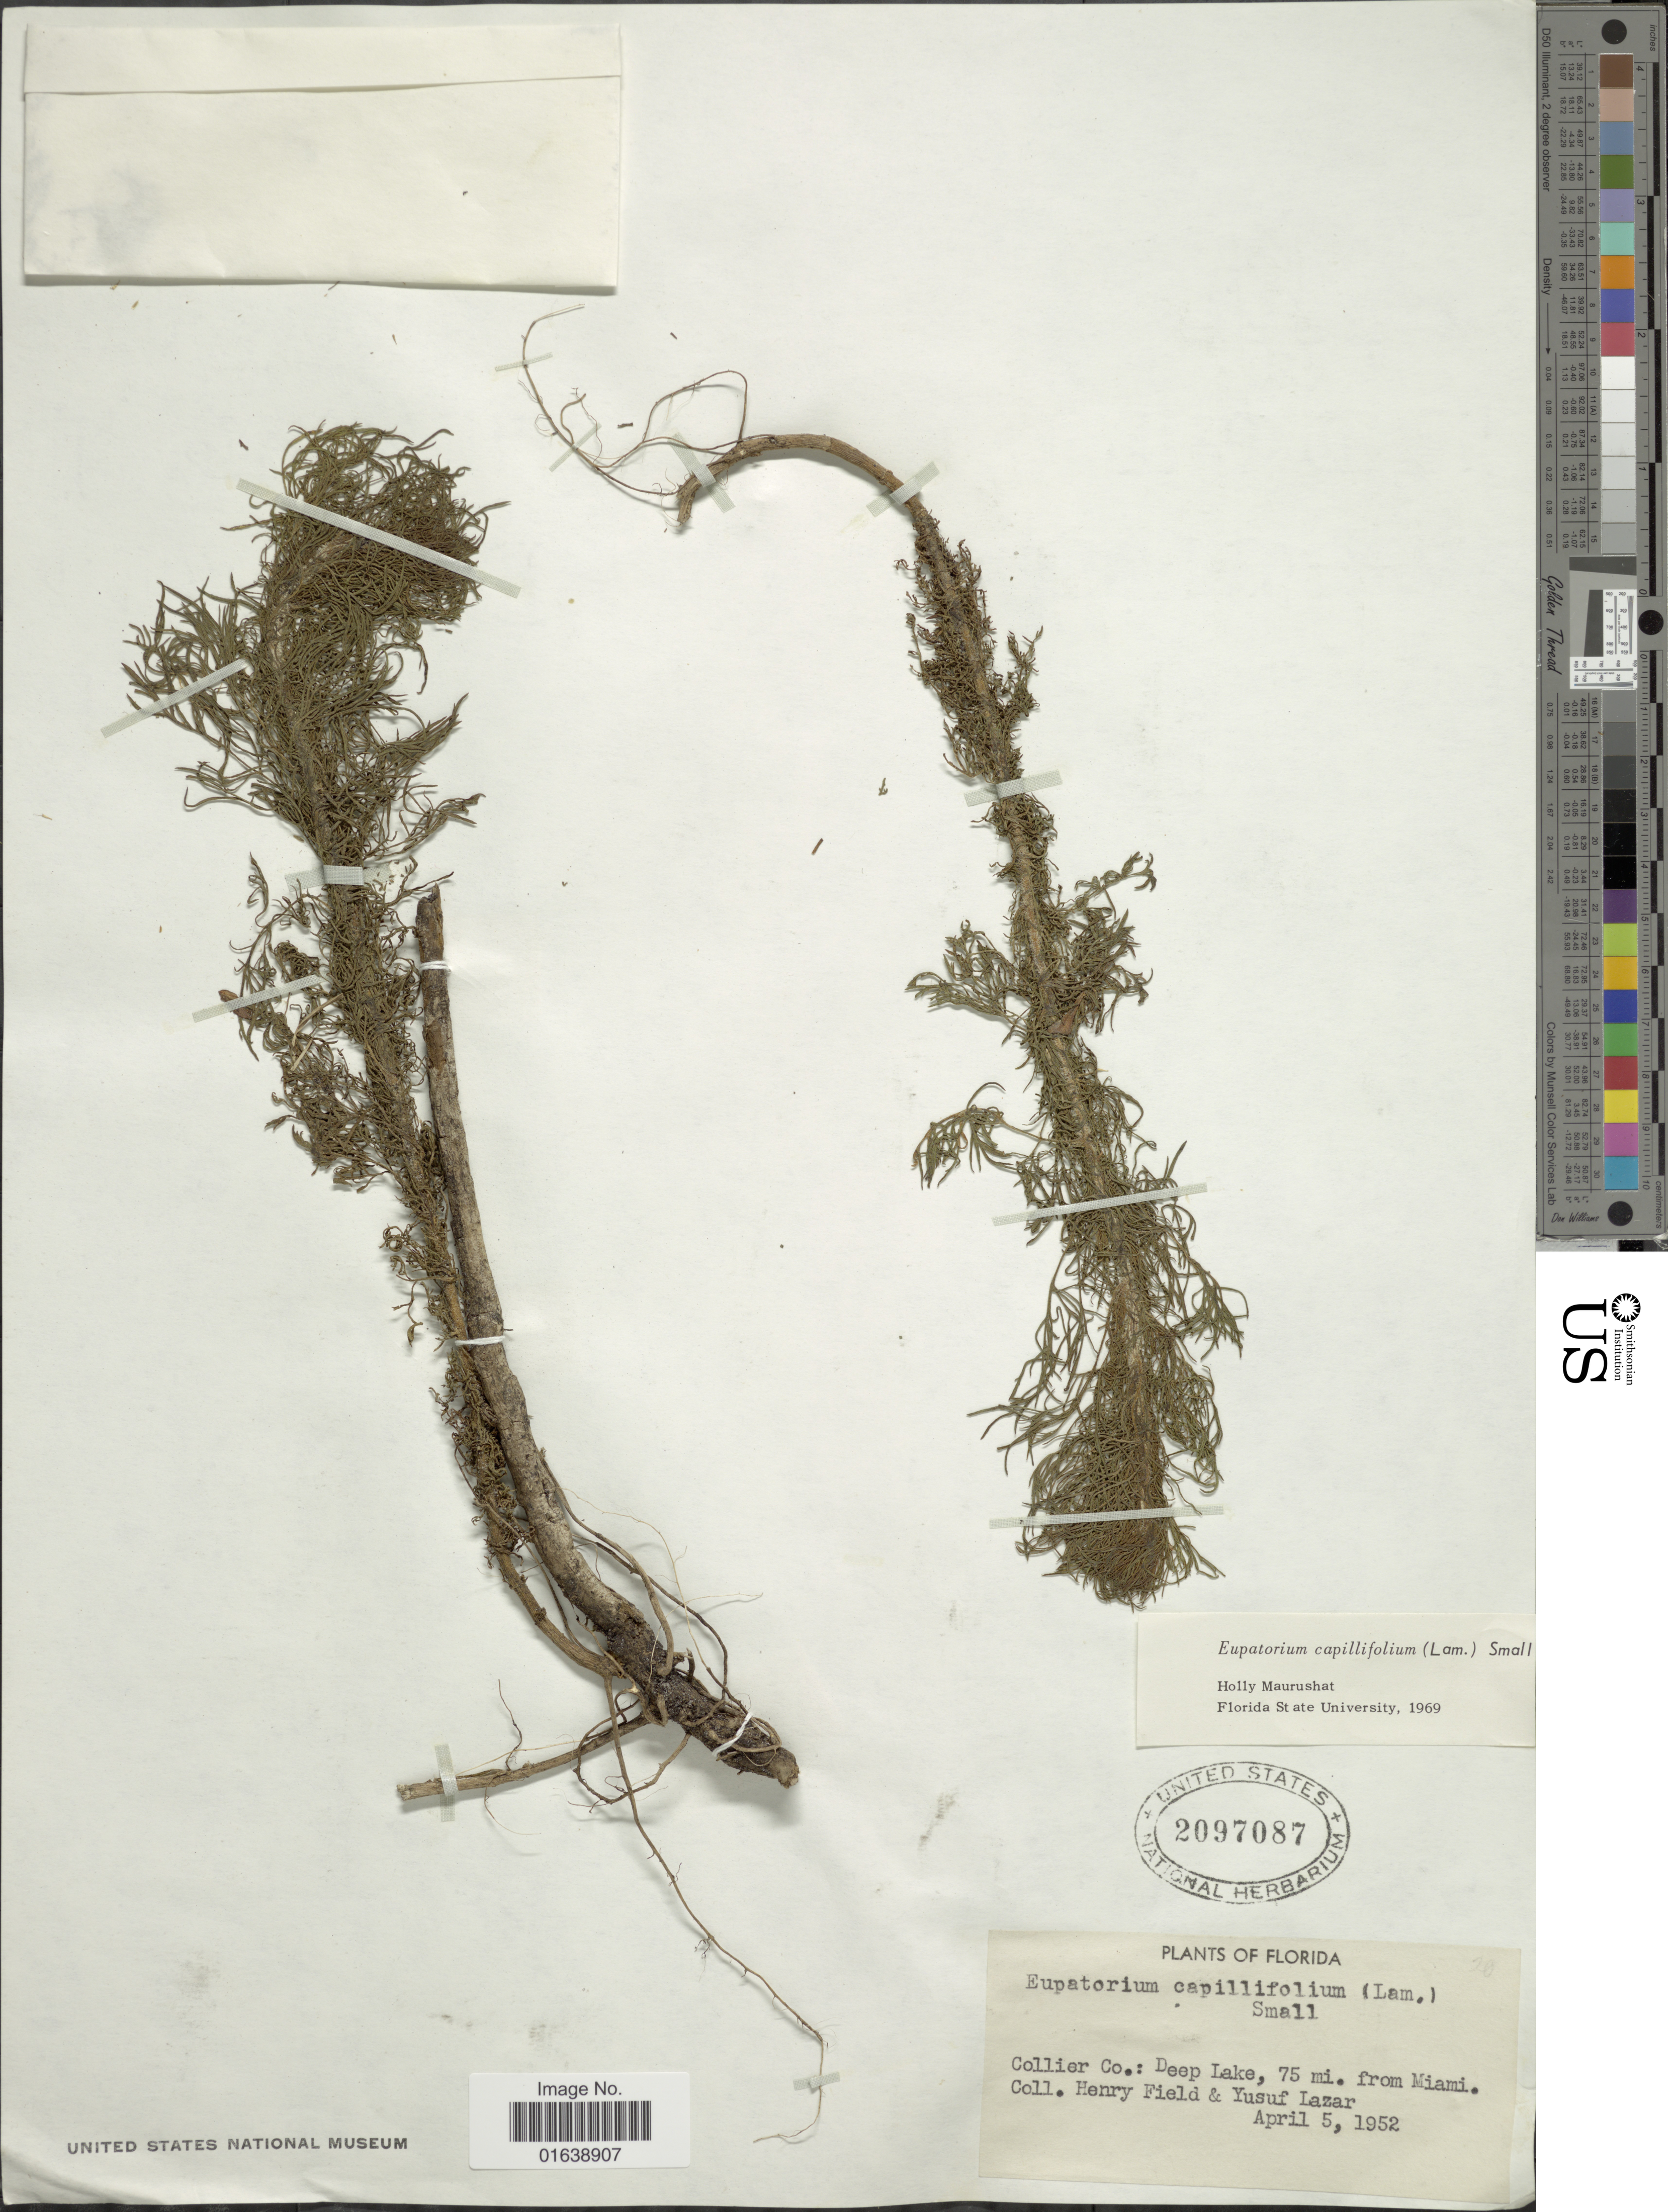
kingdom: Plantae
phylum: Tracheophyta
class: Magnoliopsida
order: Asterales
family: Asteraceae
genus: Eupatorium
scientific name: Eupatorium capillifolium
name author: (Lam.) Small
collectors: H. Field & Y. Lazar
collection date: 1952-04-05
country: United States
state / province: Florida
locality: Florida. Collier Co.: Deep Lake, 75 mi. from Miami.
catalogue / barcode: US 2097087